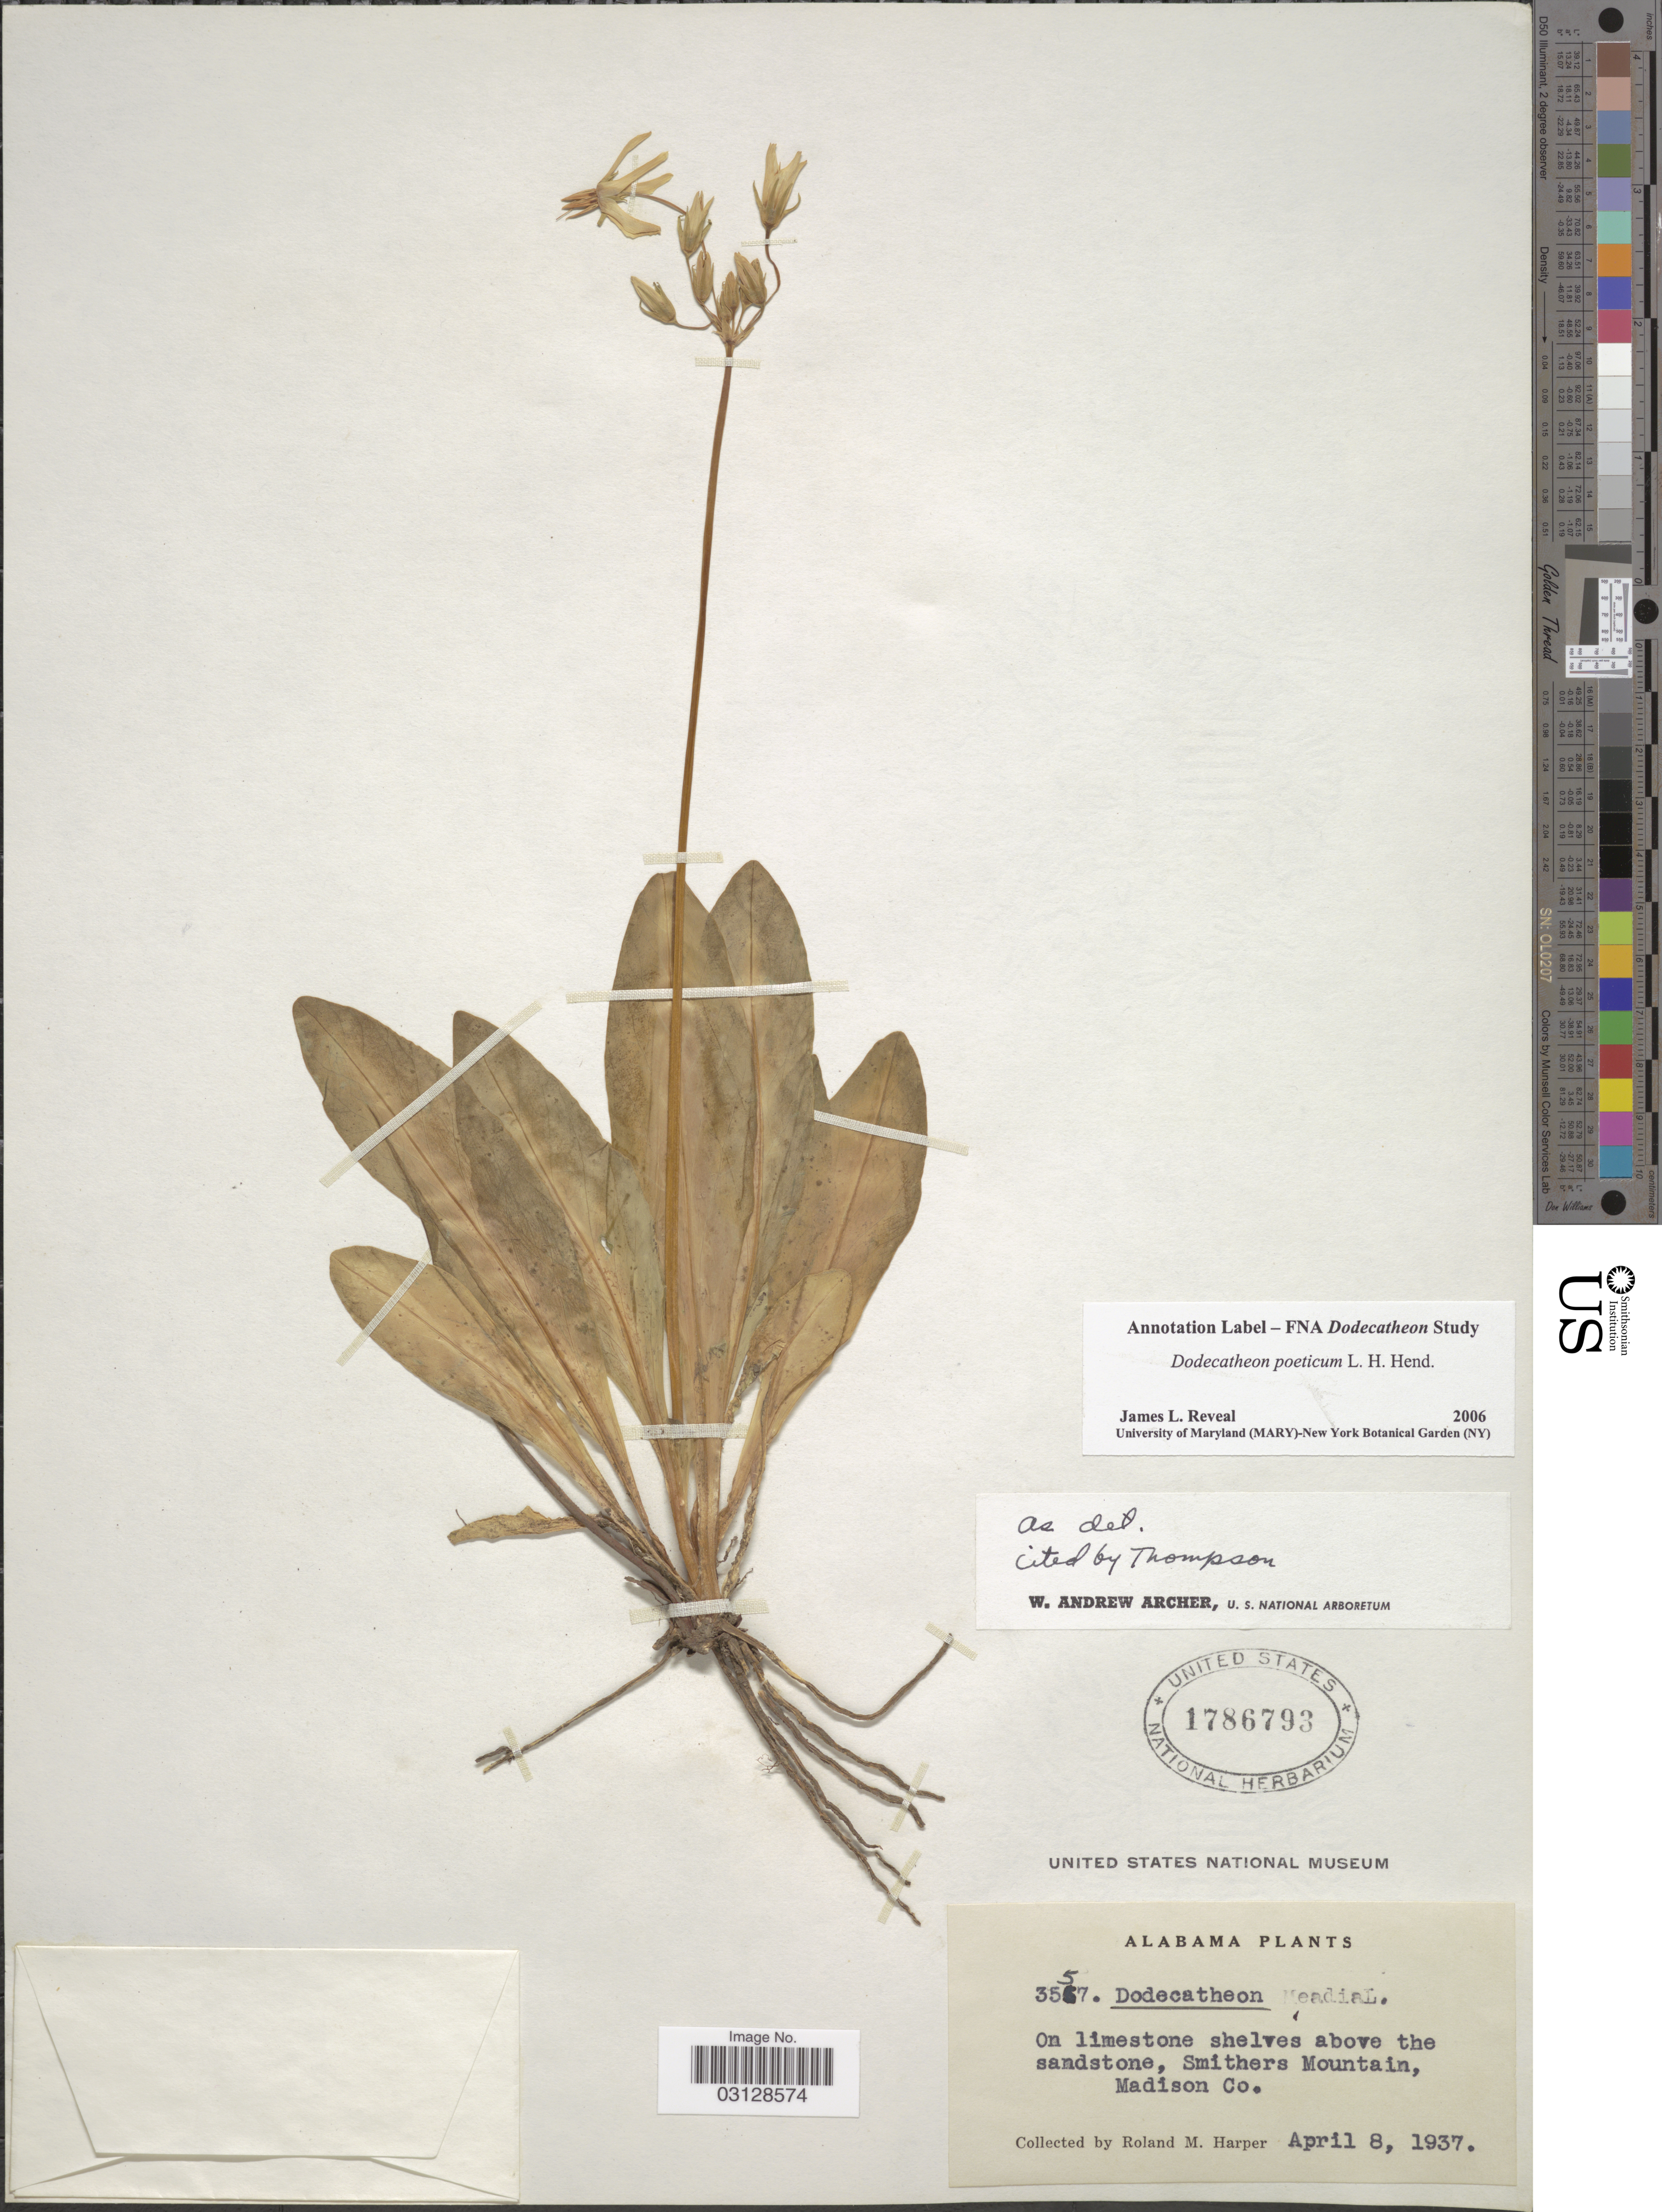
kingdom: Plantae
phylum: Tracheophyta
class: Magnoliopsida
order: Ericales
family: Primulaceae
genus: Dodecatheon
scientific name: Dodecatheon meadia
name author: L.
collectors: R. M. Harper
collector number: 3557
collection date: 1937-04-08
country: United States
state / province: Alabama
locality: Above the sandstone, Smithers Mountain, Madison Co.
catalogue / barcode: US 1786793